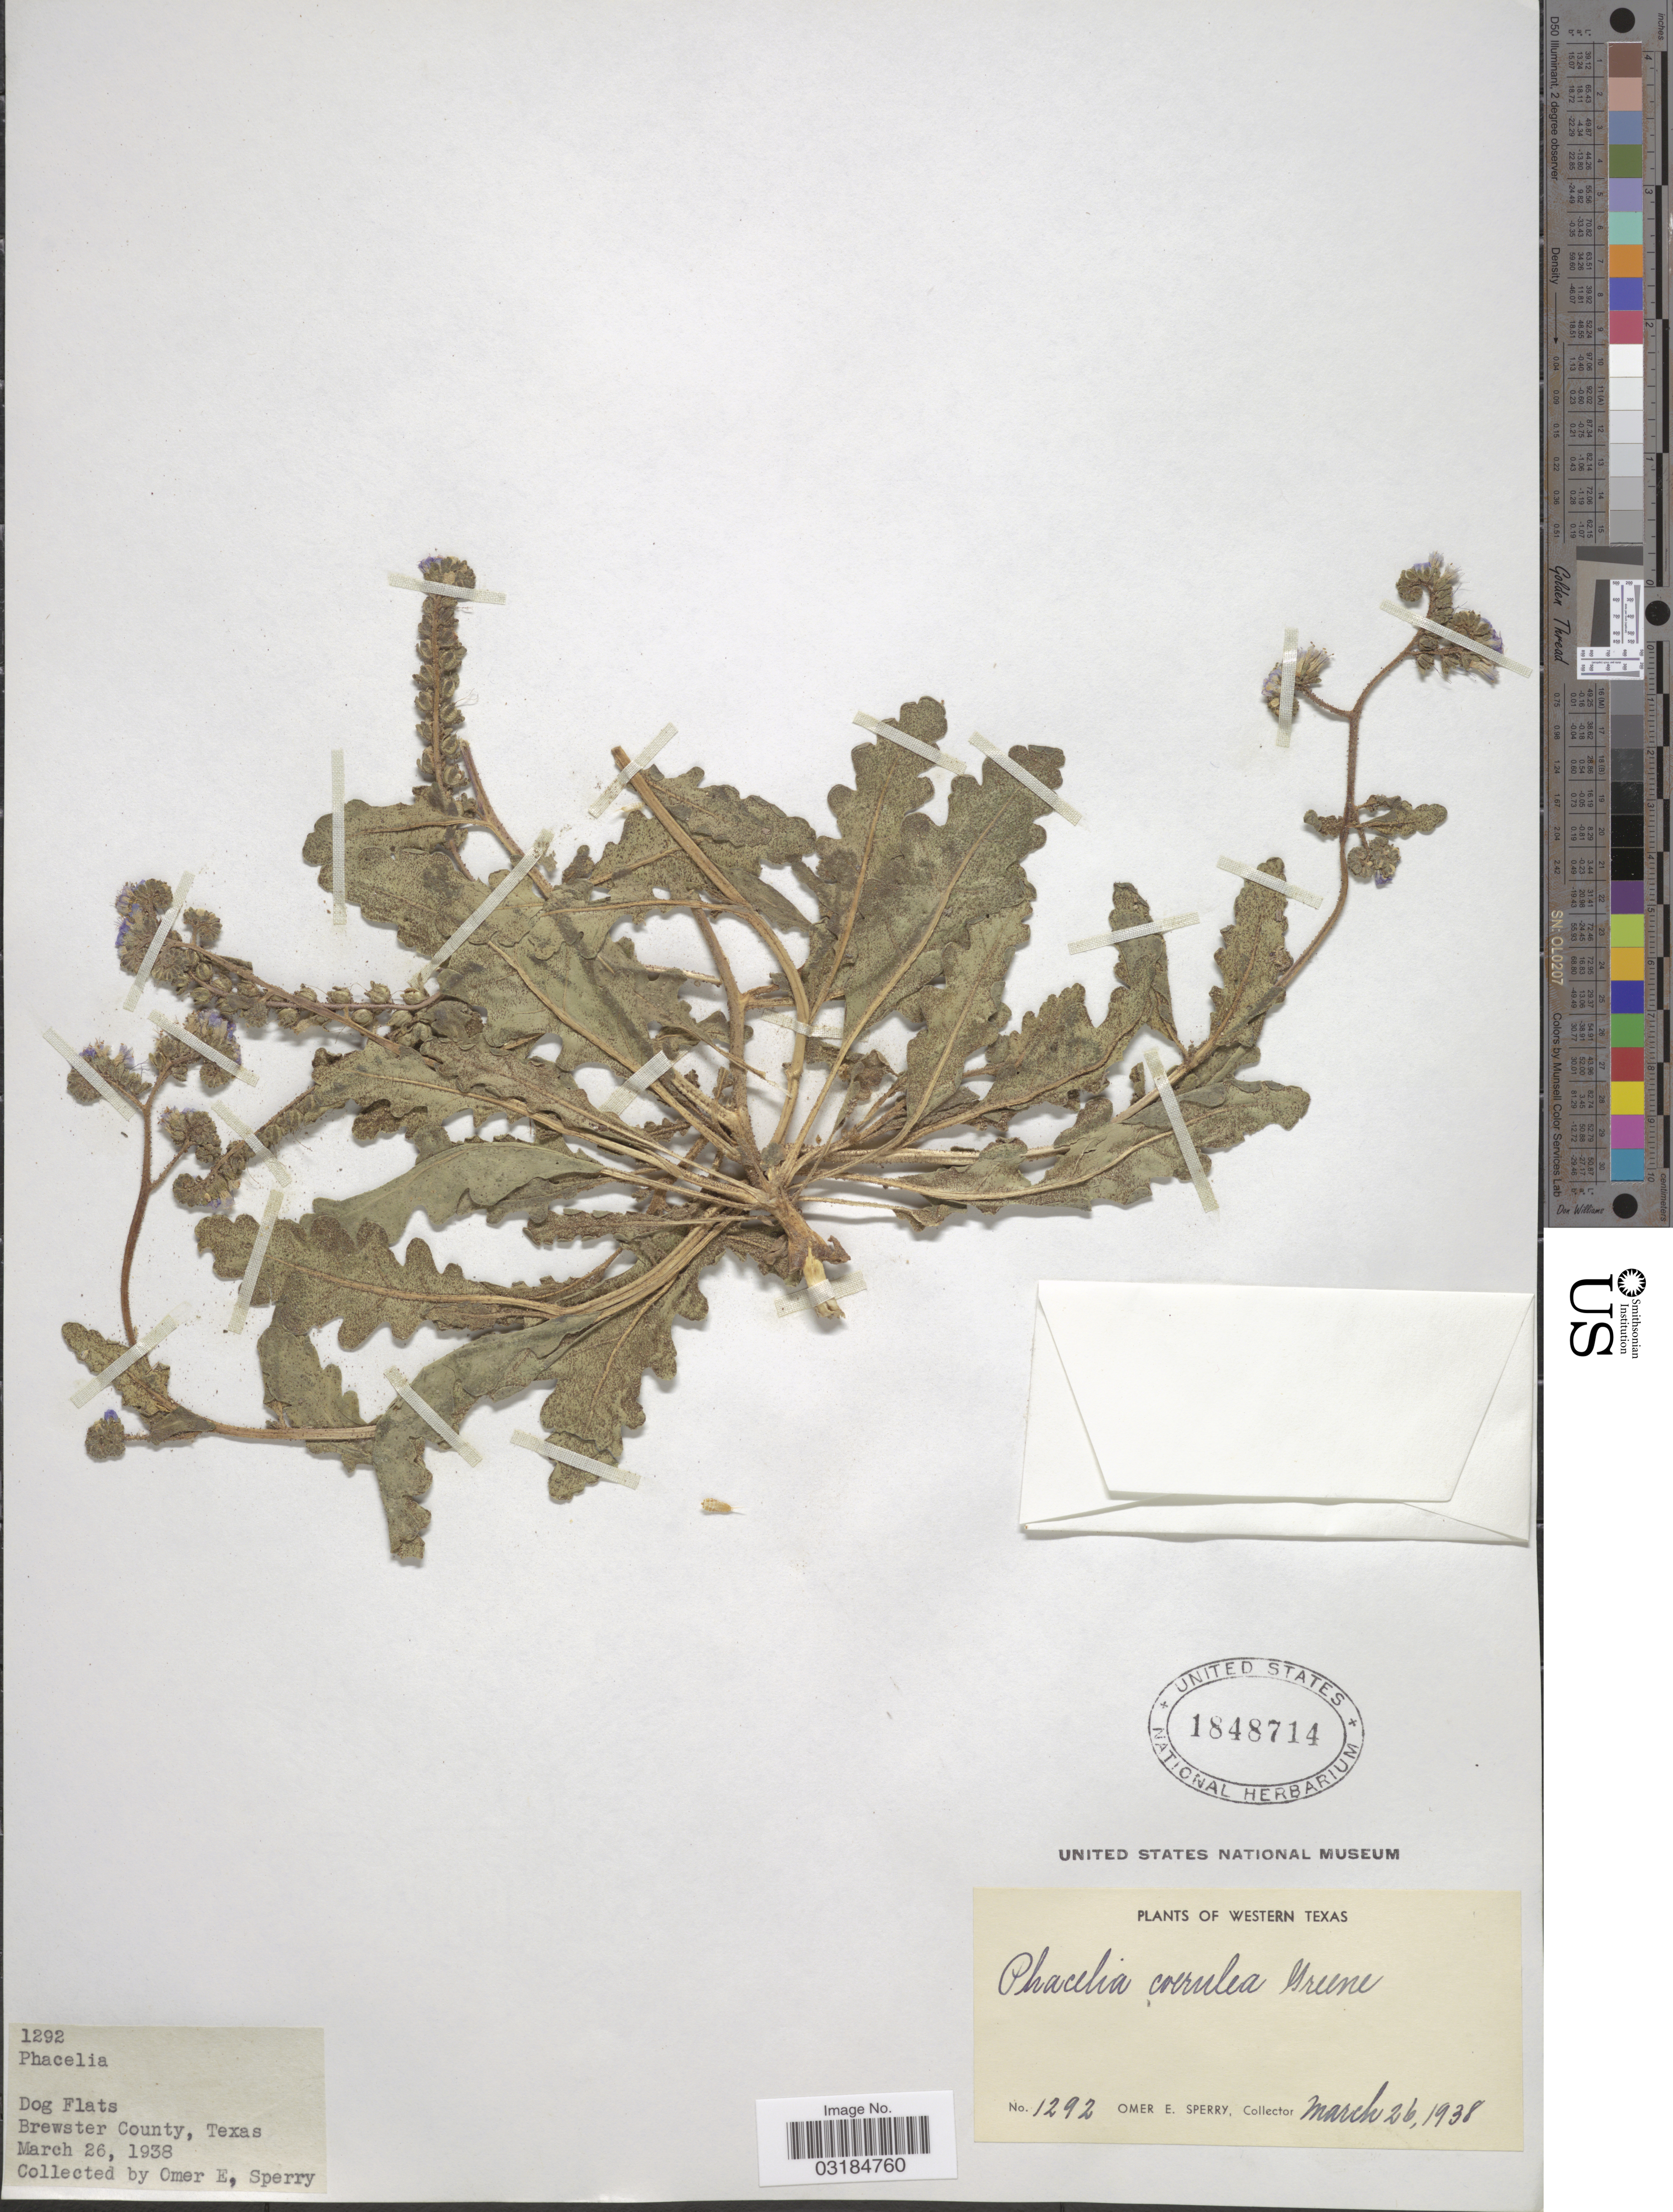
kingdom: Plantae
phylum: Tracheophyta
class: Magnoliopsida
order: Boraginales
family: Hydrophyllaceae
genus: Phacelia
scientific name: Phacelia caerulea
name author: Greene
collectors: O. E. Sperry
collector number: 1292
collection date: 1938-03-26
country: United States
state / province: Texas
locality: Brewster County, Texas.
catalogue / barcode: US 1848714